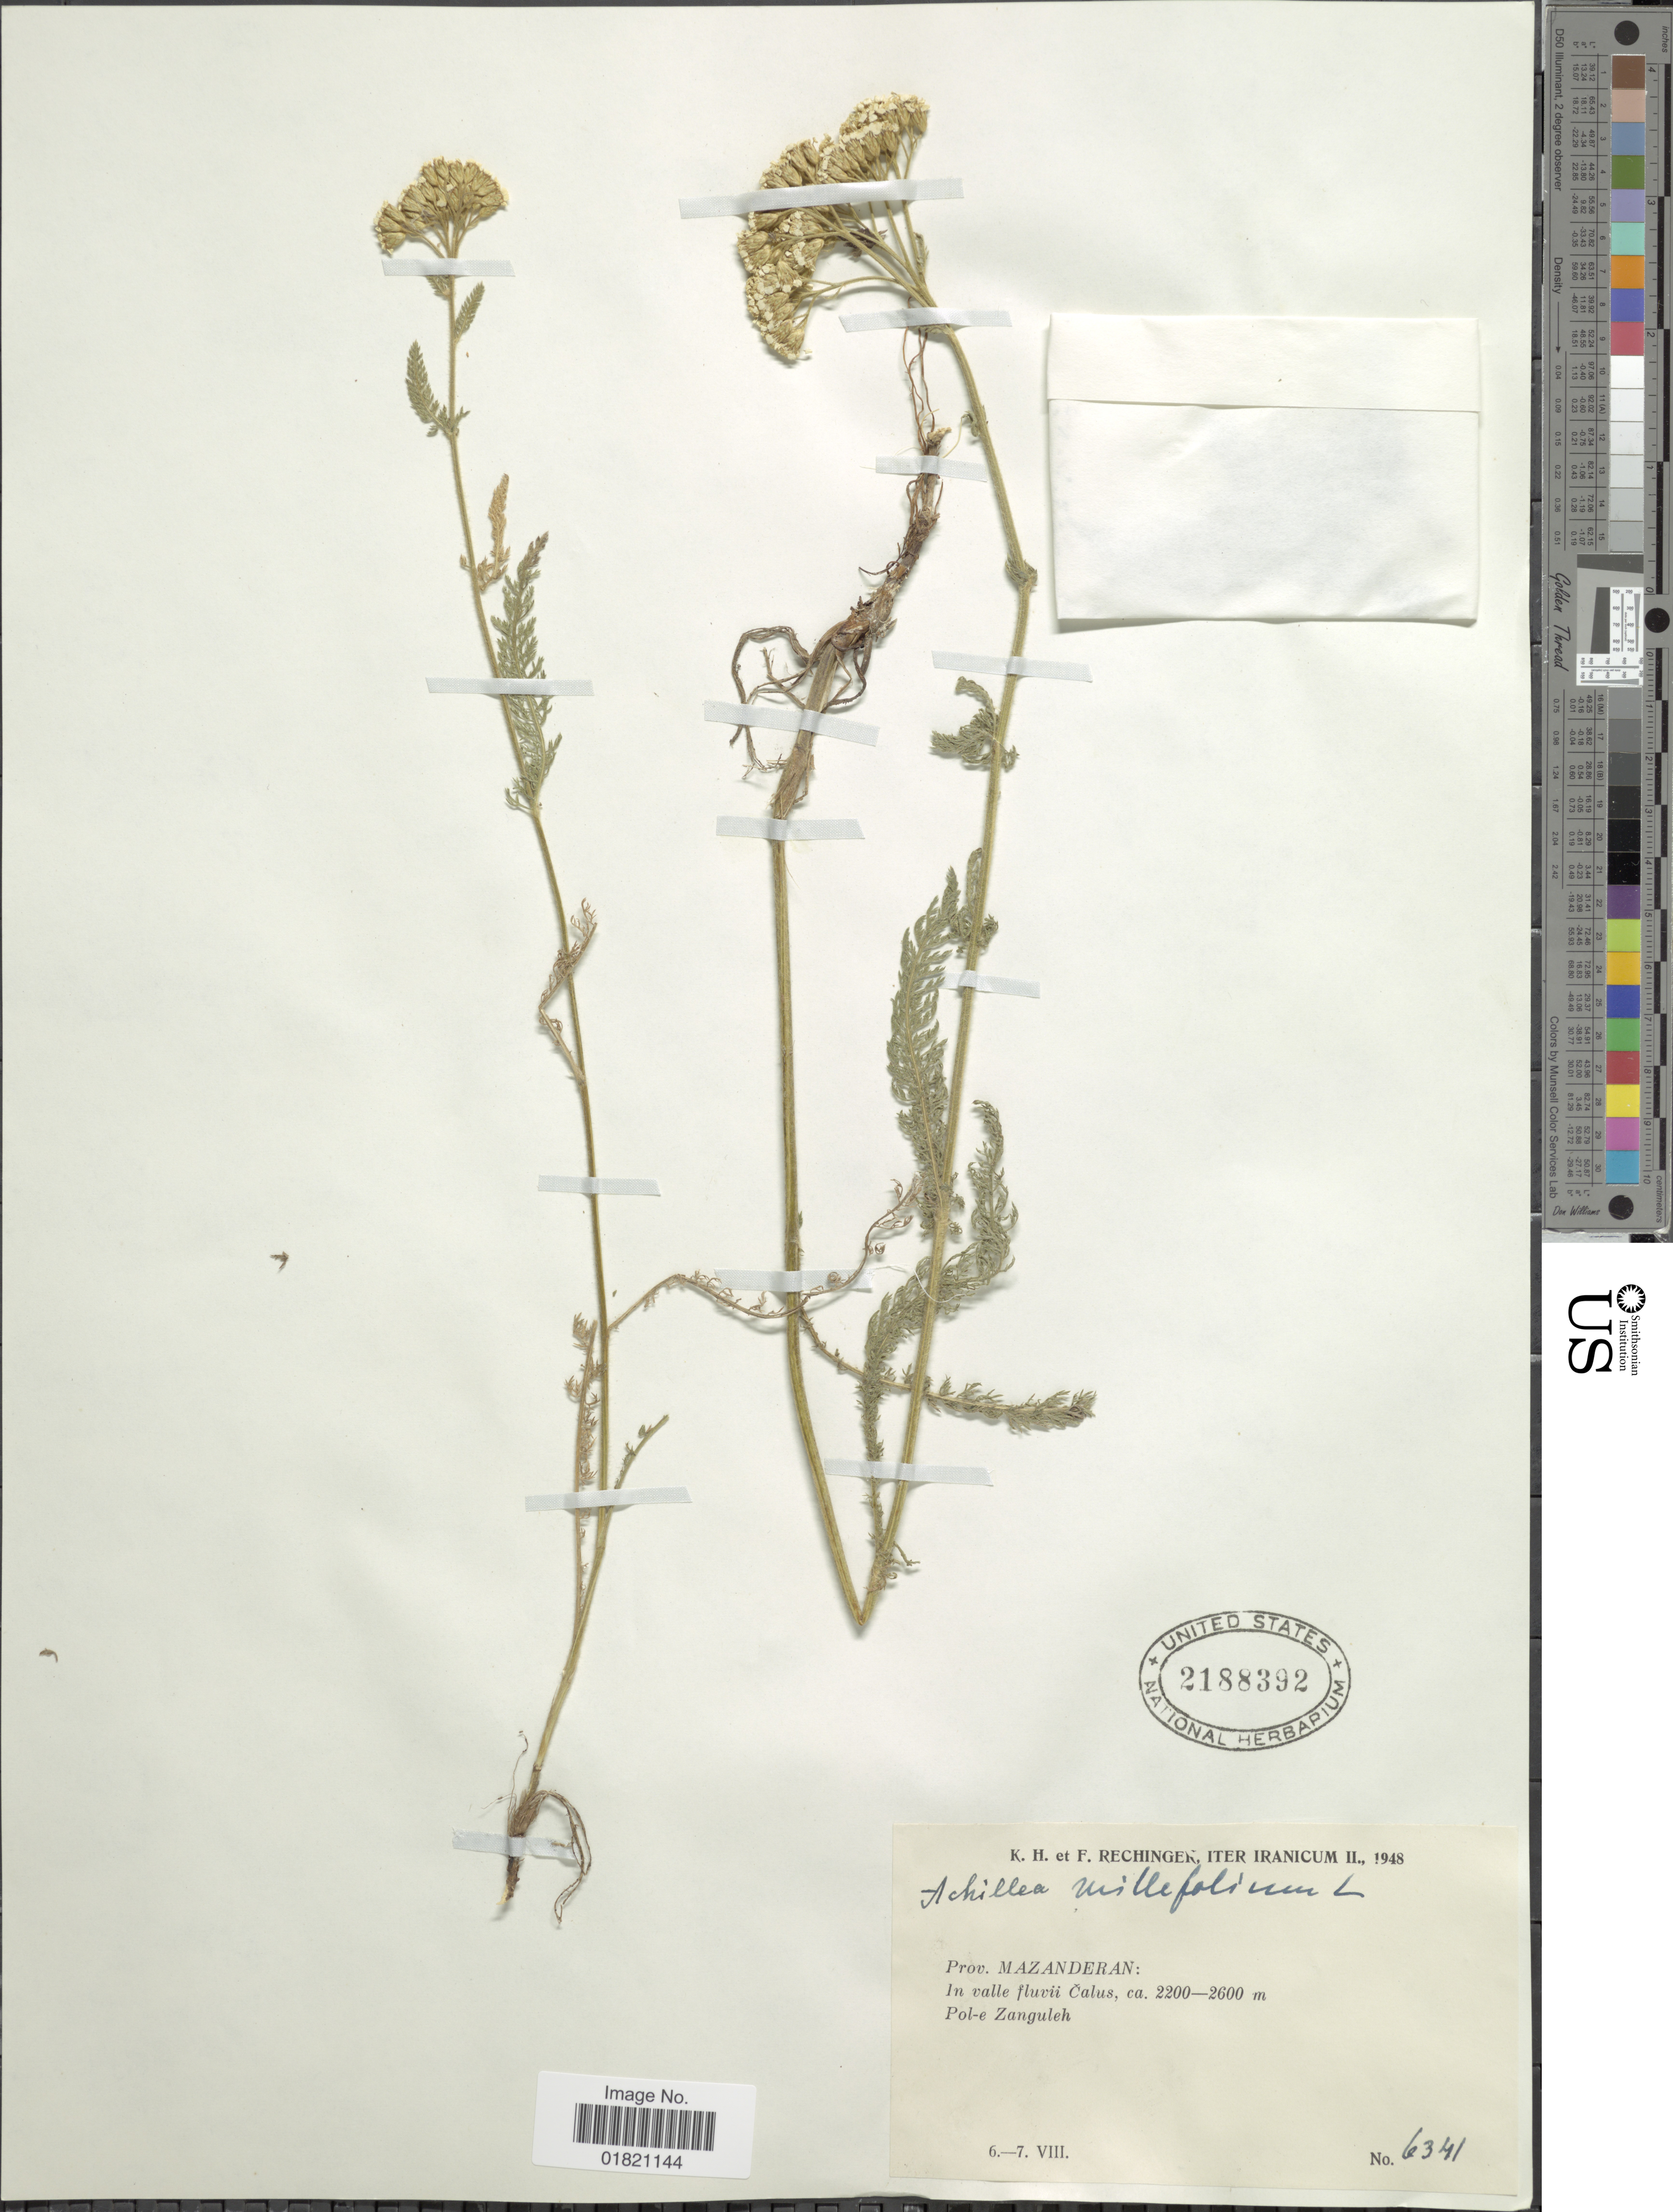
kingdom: Plantae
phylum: Tracheophyta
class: Magnoliopsida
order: Asterales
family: Asteraceae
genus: Achillea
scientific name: Achillea millefolium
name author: L.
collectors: K. H. Rechinger & F. Rechinger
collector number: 6341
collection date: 1948-08-06/1948-08-07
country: Iran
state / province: Mazandaran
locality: In valle fluvii Calus, Pol-e Zanguleh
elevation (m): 2200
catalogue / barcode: US 2188392